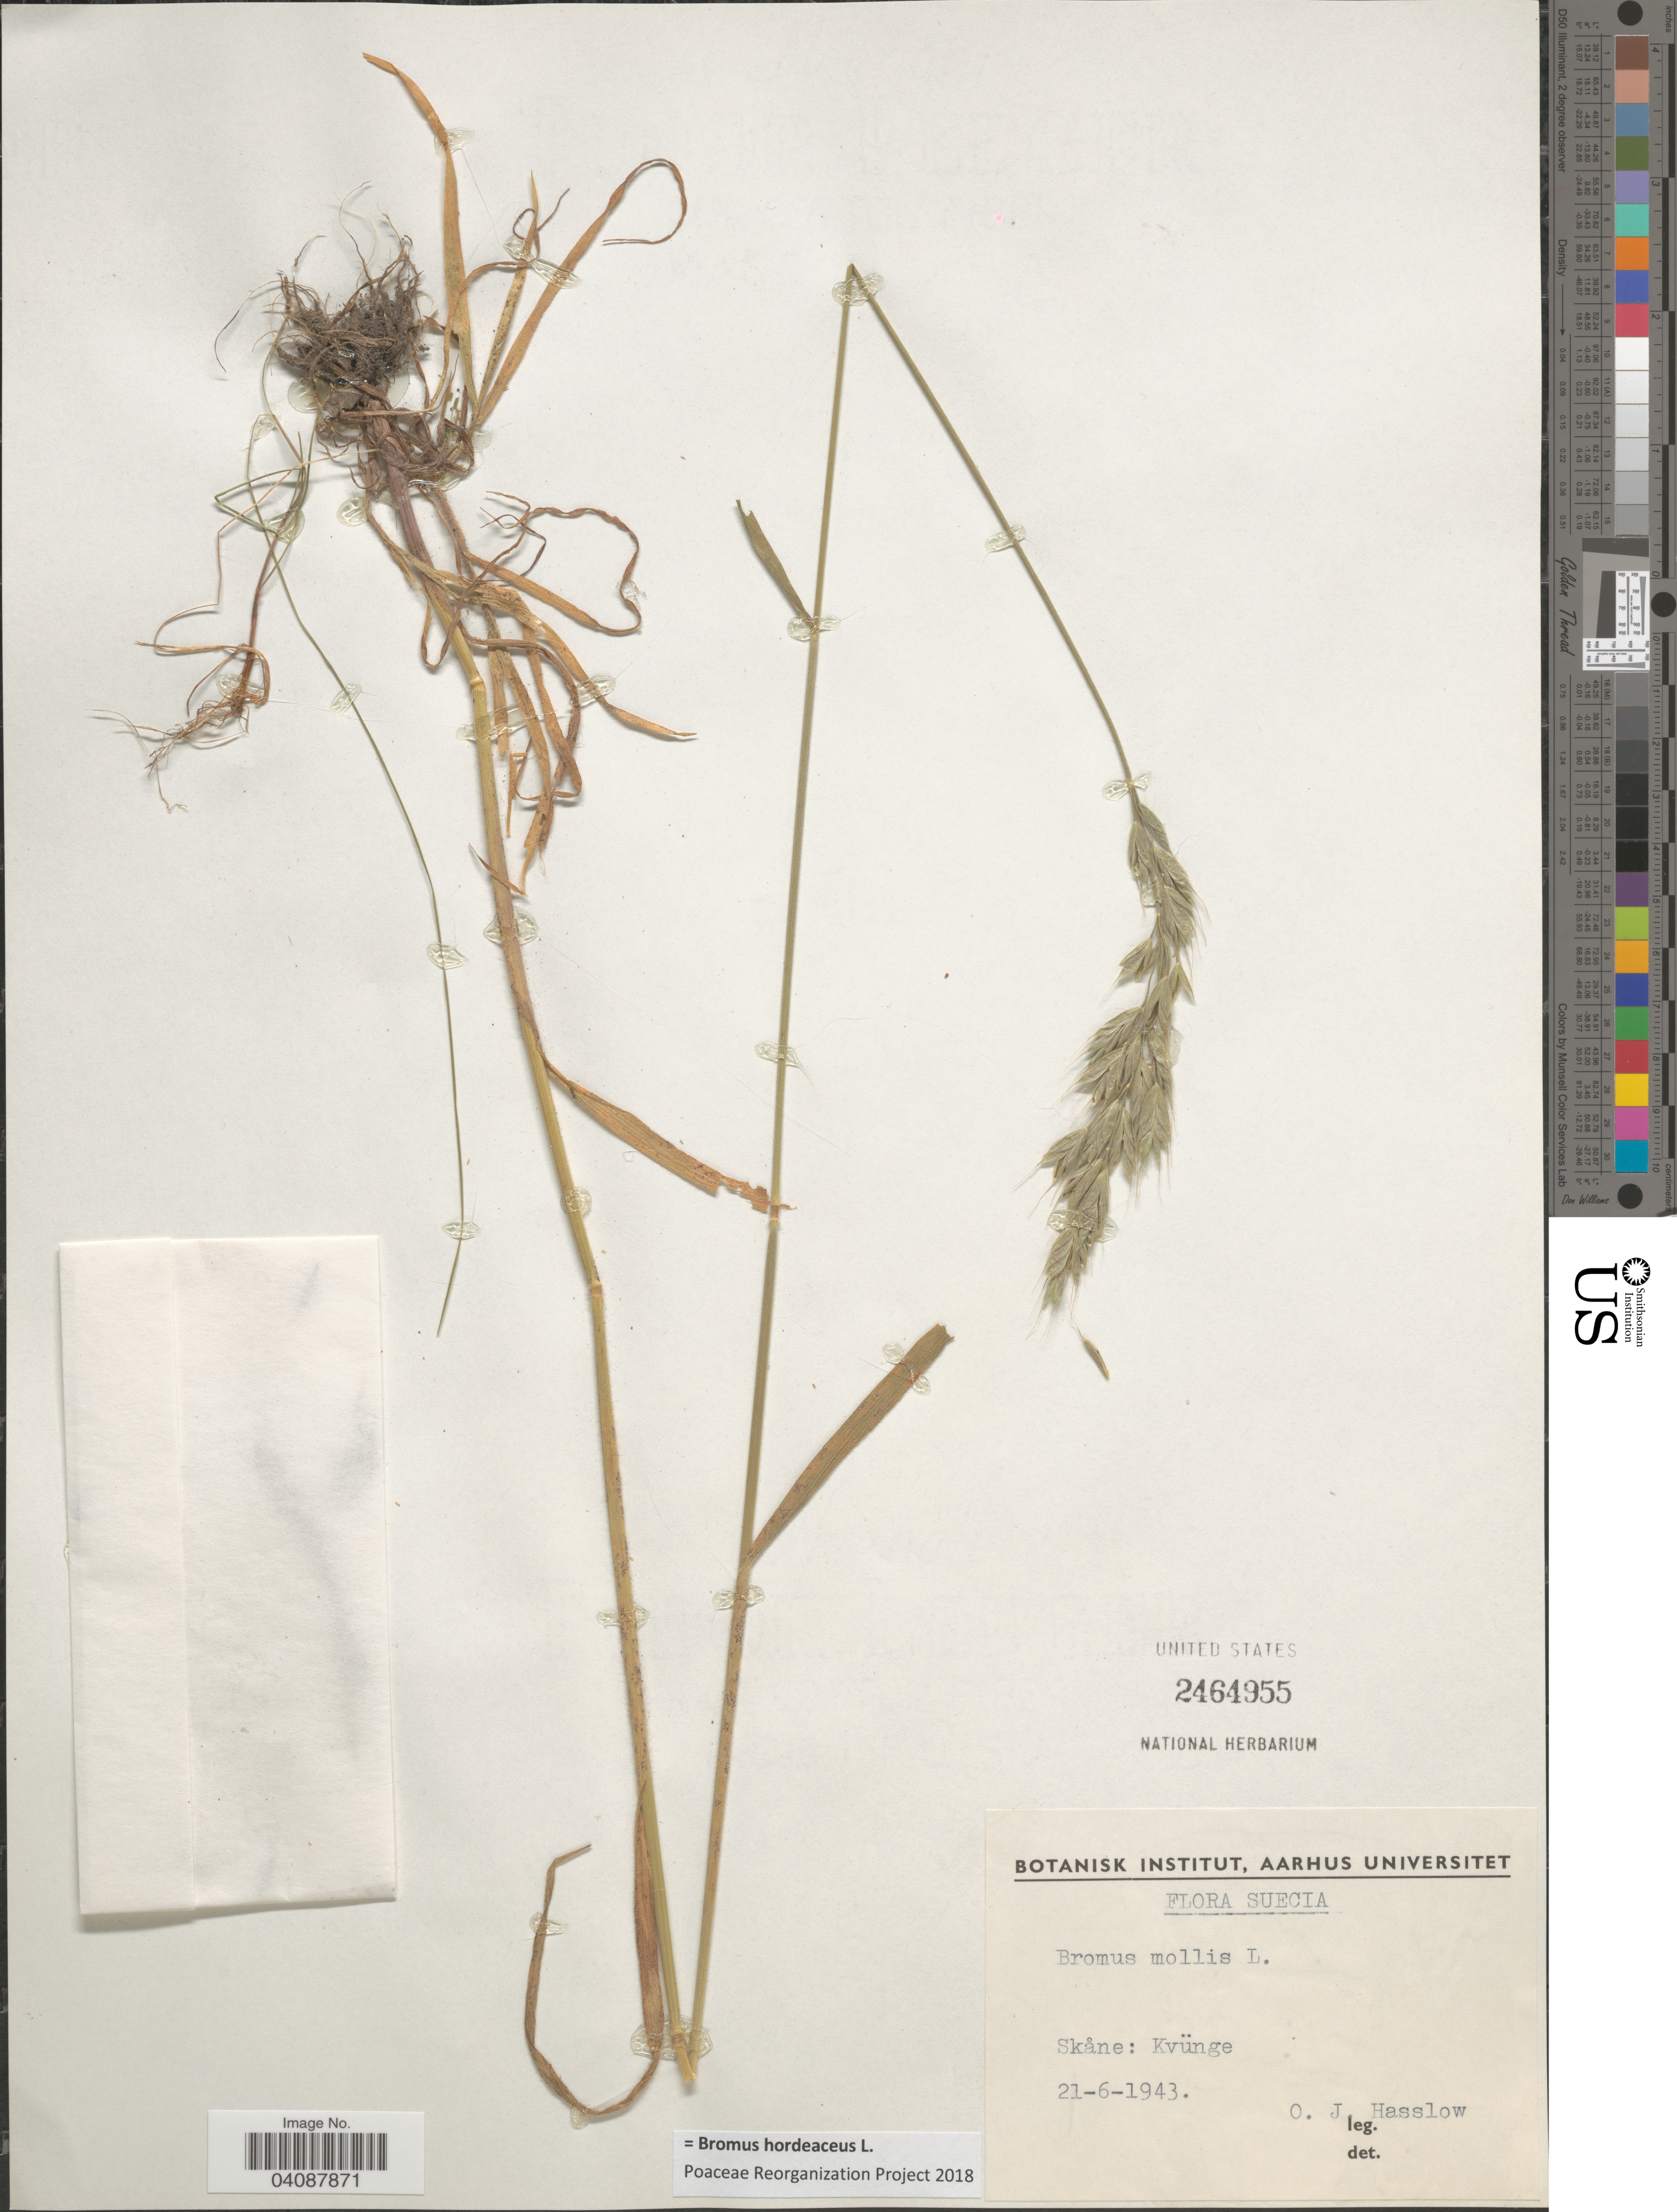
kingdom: Plantae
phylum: Tracheophyta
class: Liliopsida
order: Poales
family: Poaceae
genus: Bromus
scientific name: Bromus hordeaceus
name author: L.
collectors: O. Hasslow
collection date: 1943-06-21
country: Sweden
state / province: Skåne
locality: Suecia. Kvünge.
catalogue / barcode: US 2464955